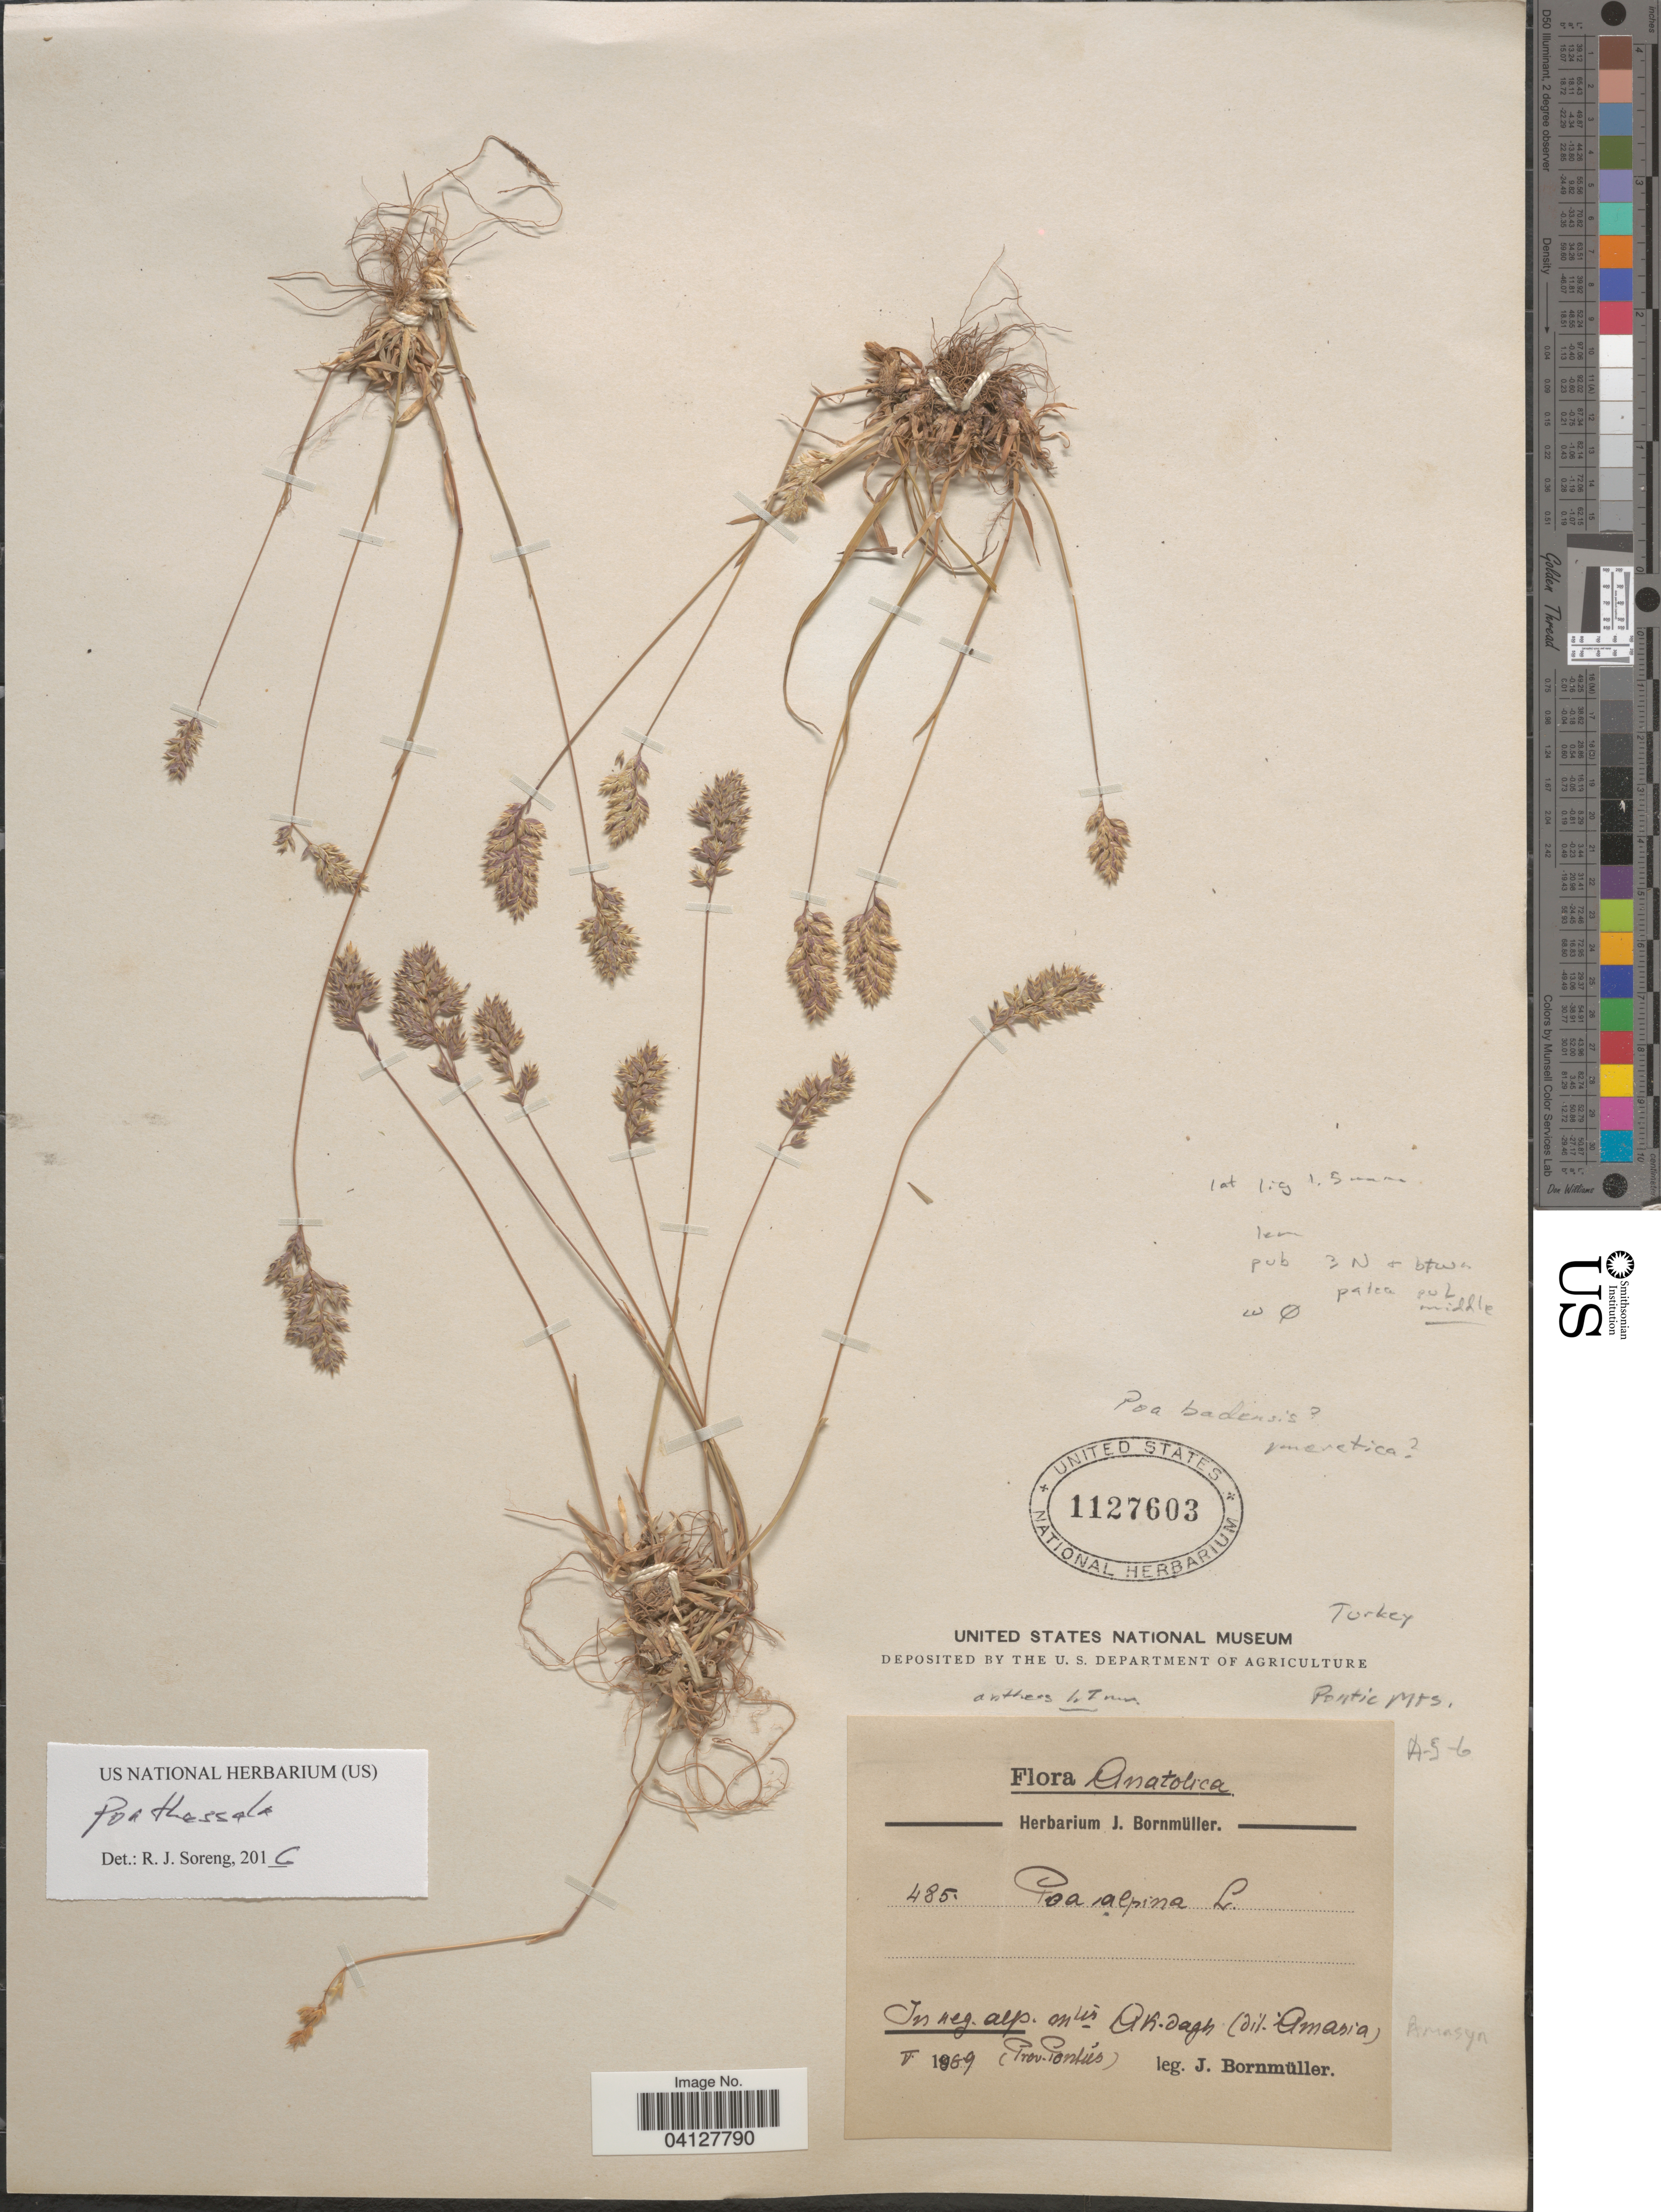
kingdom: Plantae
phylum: Tracheophyta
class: Liliopsida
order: Poales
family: Poaceae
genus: Poa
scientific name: Poa thessala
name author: Boiss. & Orph.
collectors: J. Bornmüller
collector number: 485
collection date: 1959-05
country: Turkey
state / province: Amasya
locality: Anatolica. In reg. alp. mtes. Ak-dagh (dit. Amasia). (Prov. Pontús). [interpreted]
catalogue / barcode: US 1127603